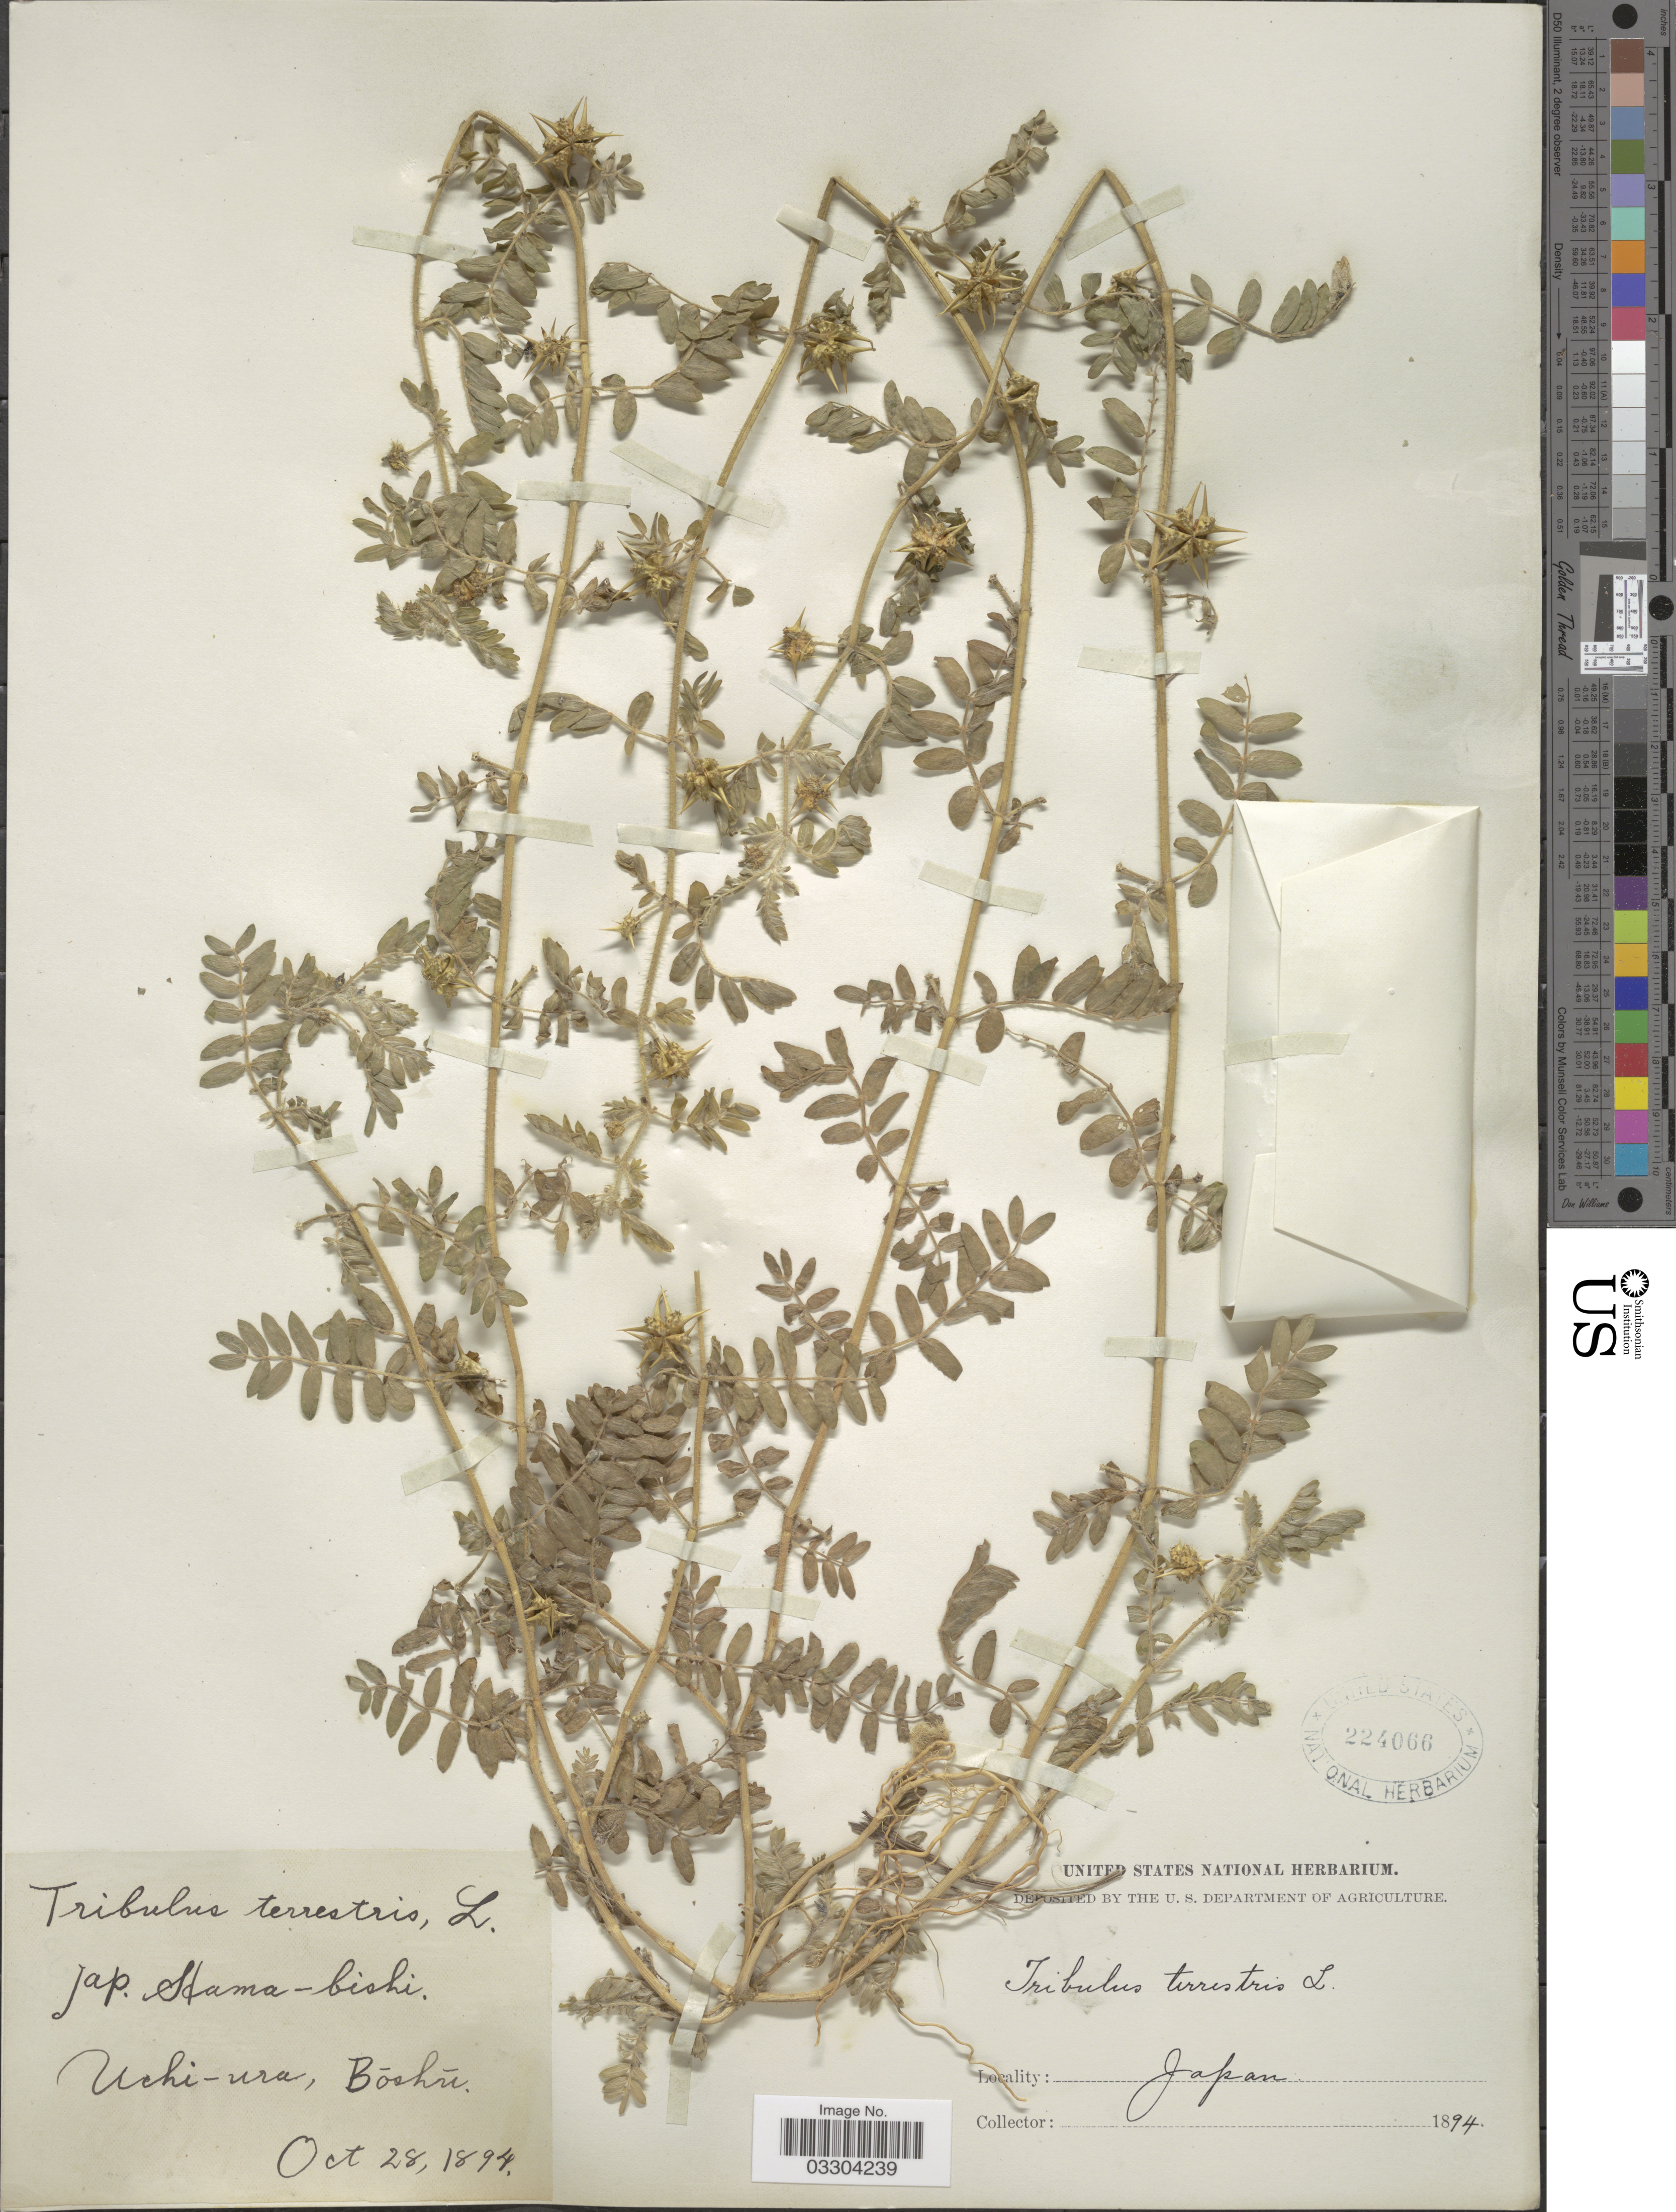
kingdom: Plantae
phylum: Tracheophyta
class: Magnoliopsida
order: Zygophyllales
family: Zygophyllaceae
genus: Tribulus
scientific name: Tribulus terrestris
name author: L.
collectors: ex herb. United States National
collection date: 1894-10-28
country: Japan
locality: Uchi-ura, Böshü.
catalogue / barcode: US 224066